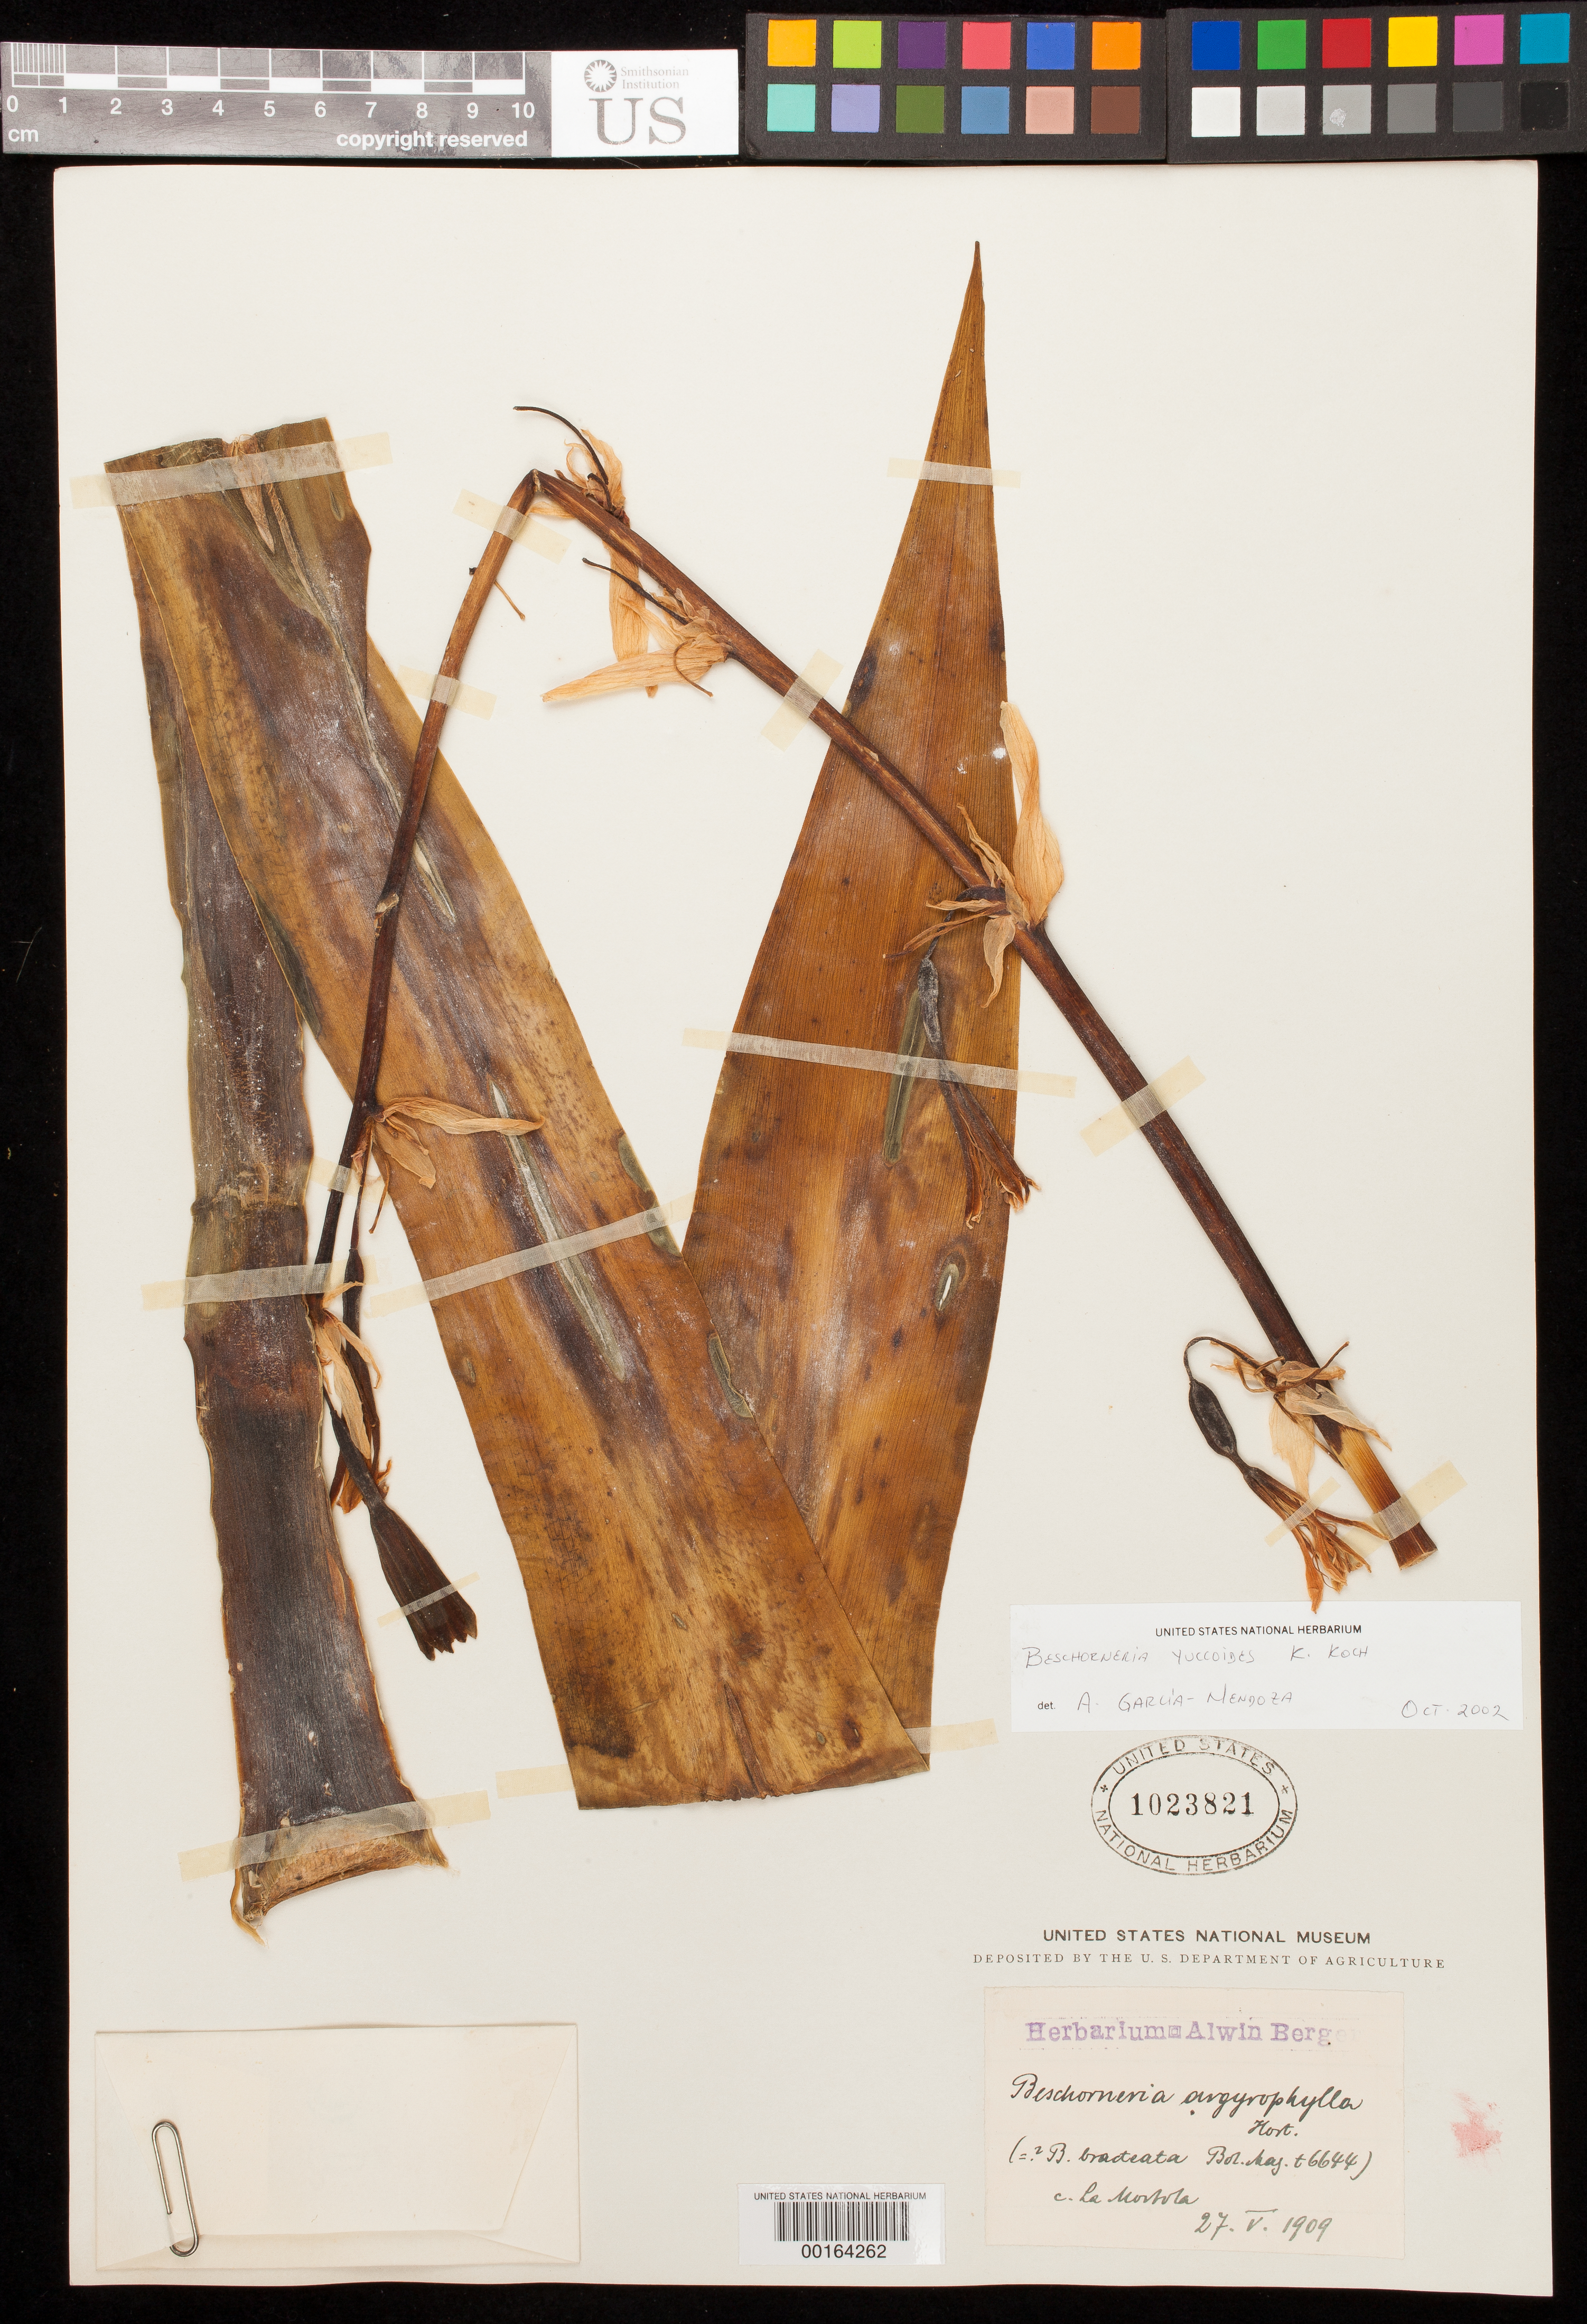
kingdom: Plantae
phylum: Tracheophyta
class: Liliopsida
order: Asparagales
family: Asparagaceae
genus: Beschorneria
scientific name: Beschorneria yuccoides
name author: K. Koch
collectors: ex herb. A. Berger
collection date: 1909-06-02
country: Mexico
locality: Cultivated at La Mortola, Italy.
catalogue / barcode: US 1023821